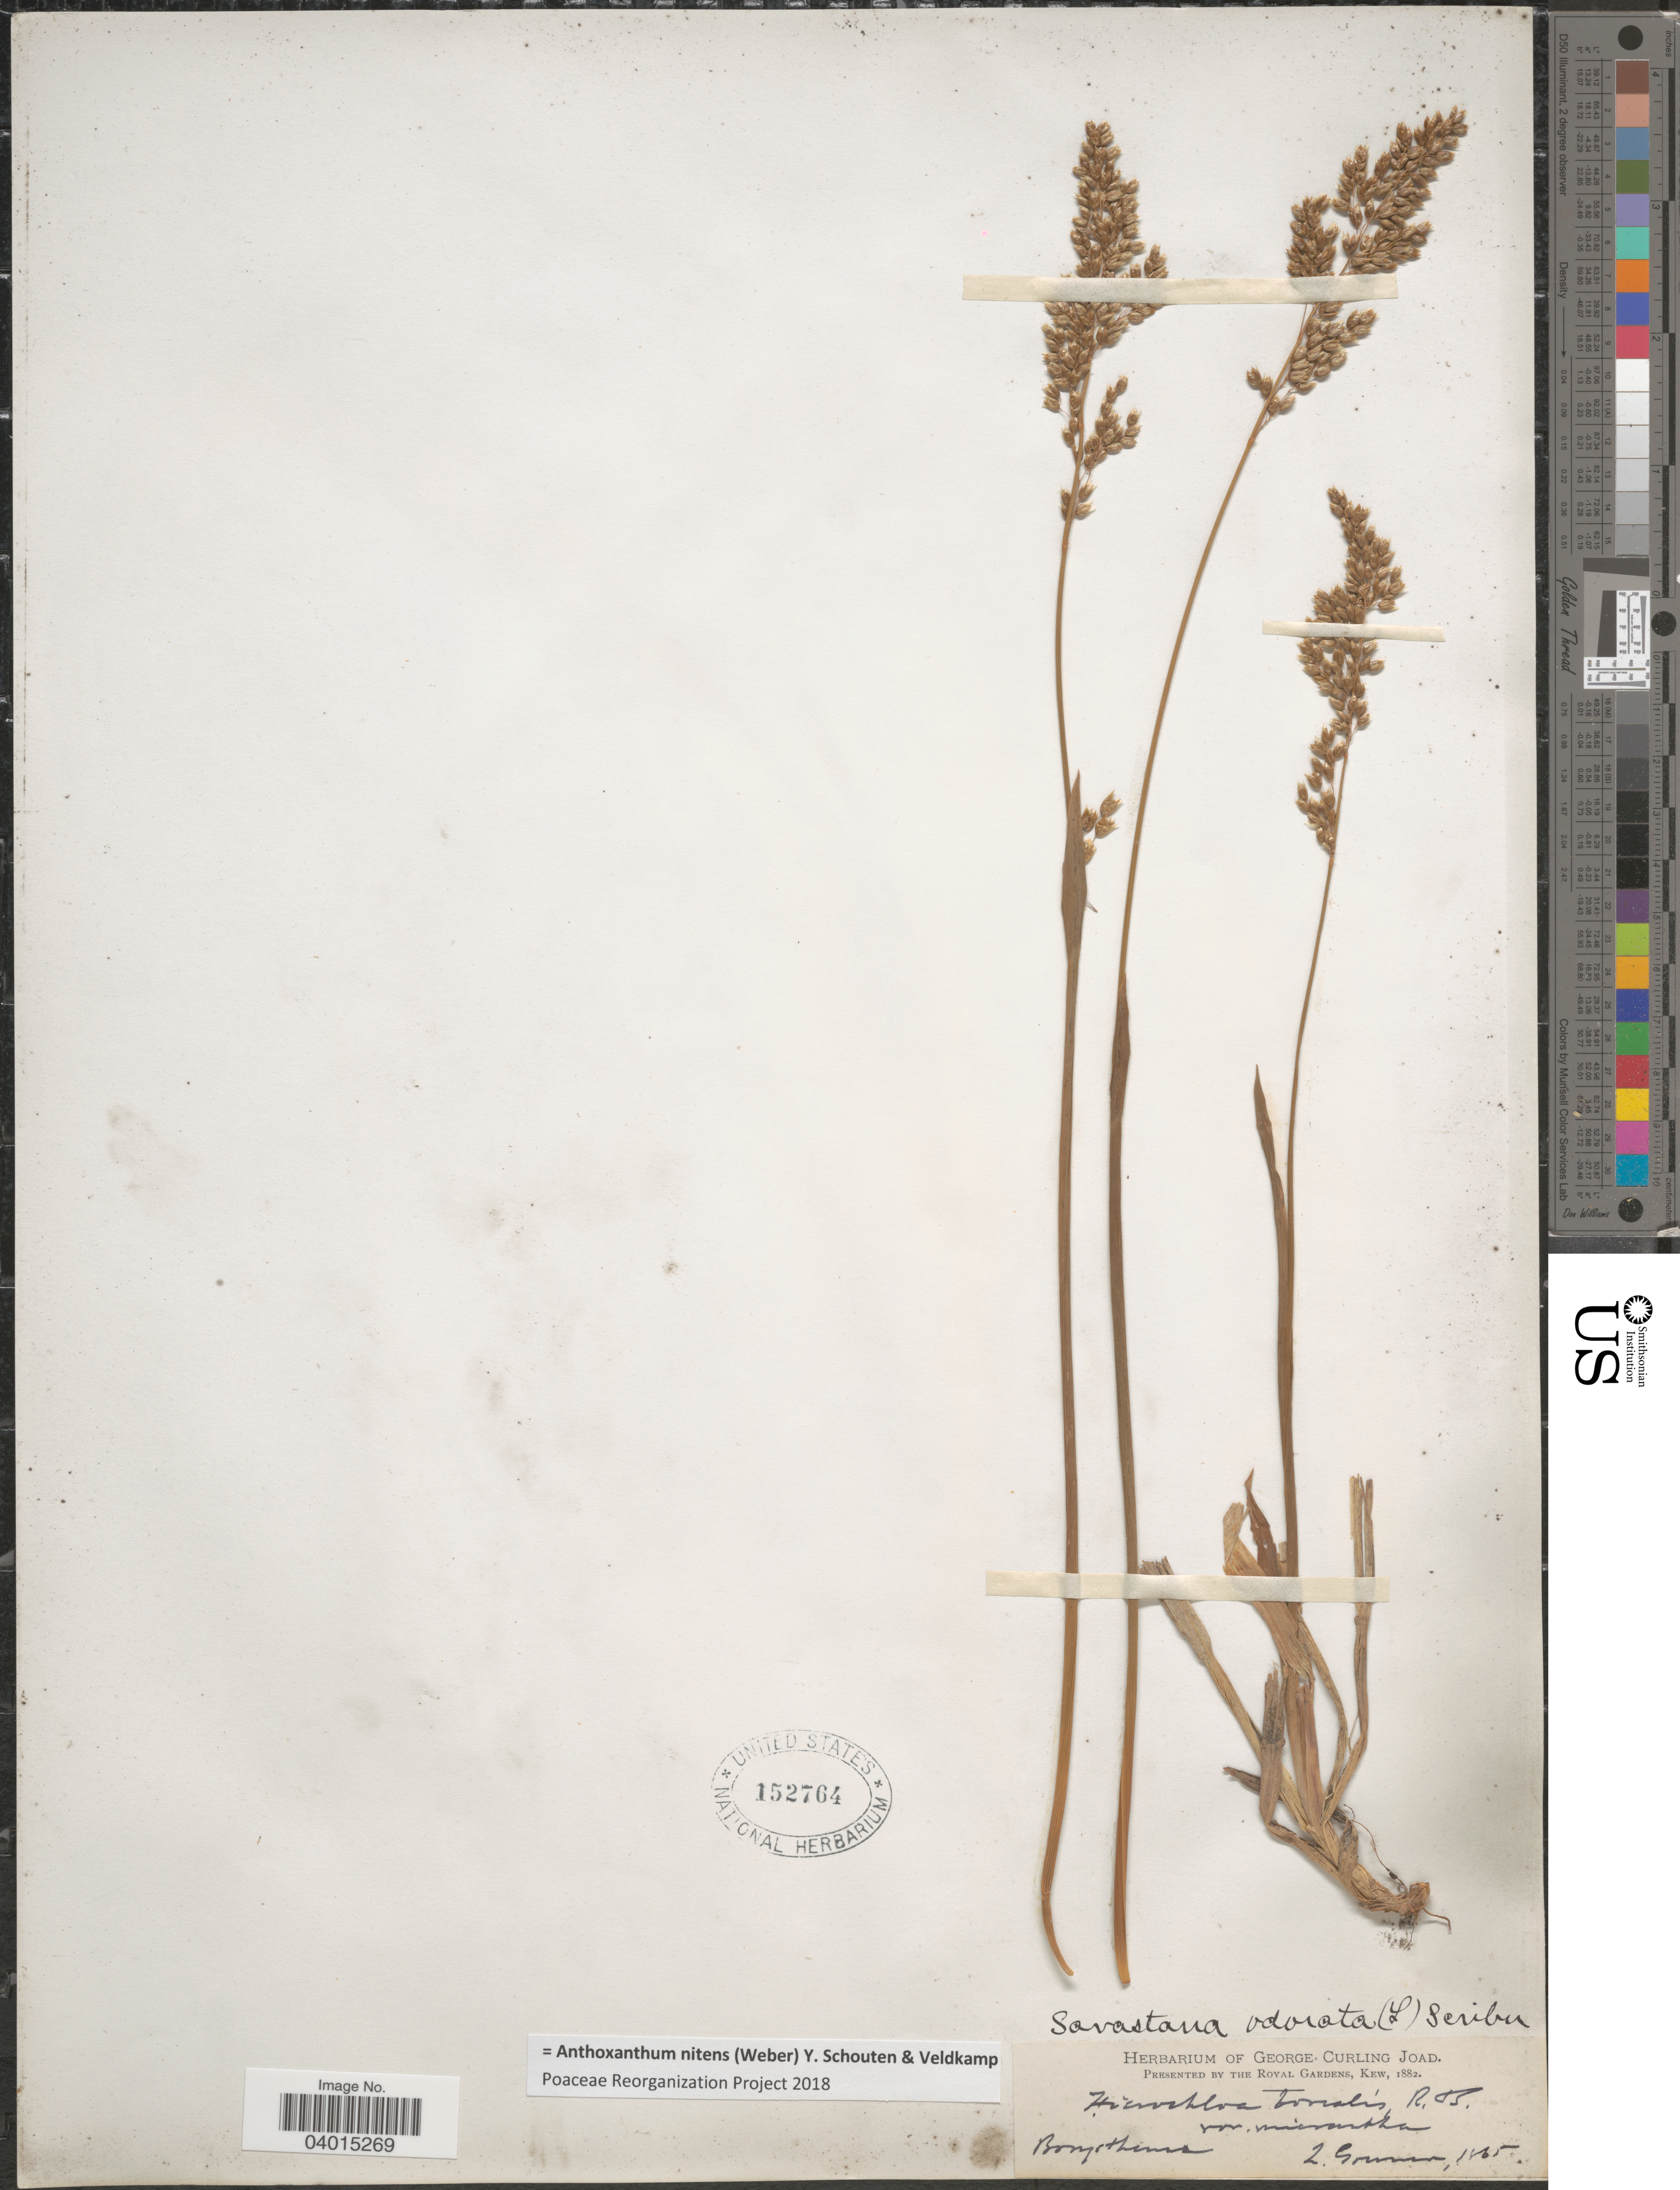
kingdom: Plantae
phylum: Tracheophyta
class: Liliopsida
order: Poales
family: Poaceae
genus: Anthoxanthum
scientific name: Anthoxanthum nitens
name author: (G.H. Weber) R.T.A. Schouten & Veldkamp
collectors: L. Grunner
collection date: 1865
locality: Borysthenes.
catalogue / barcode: US 152764